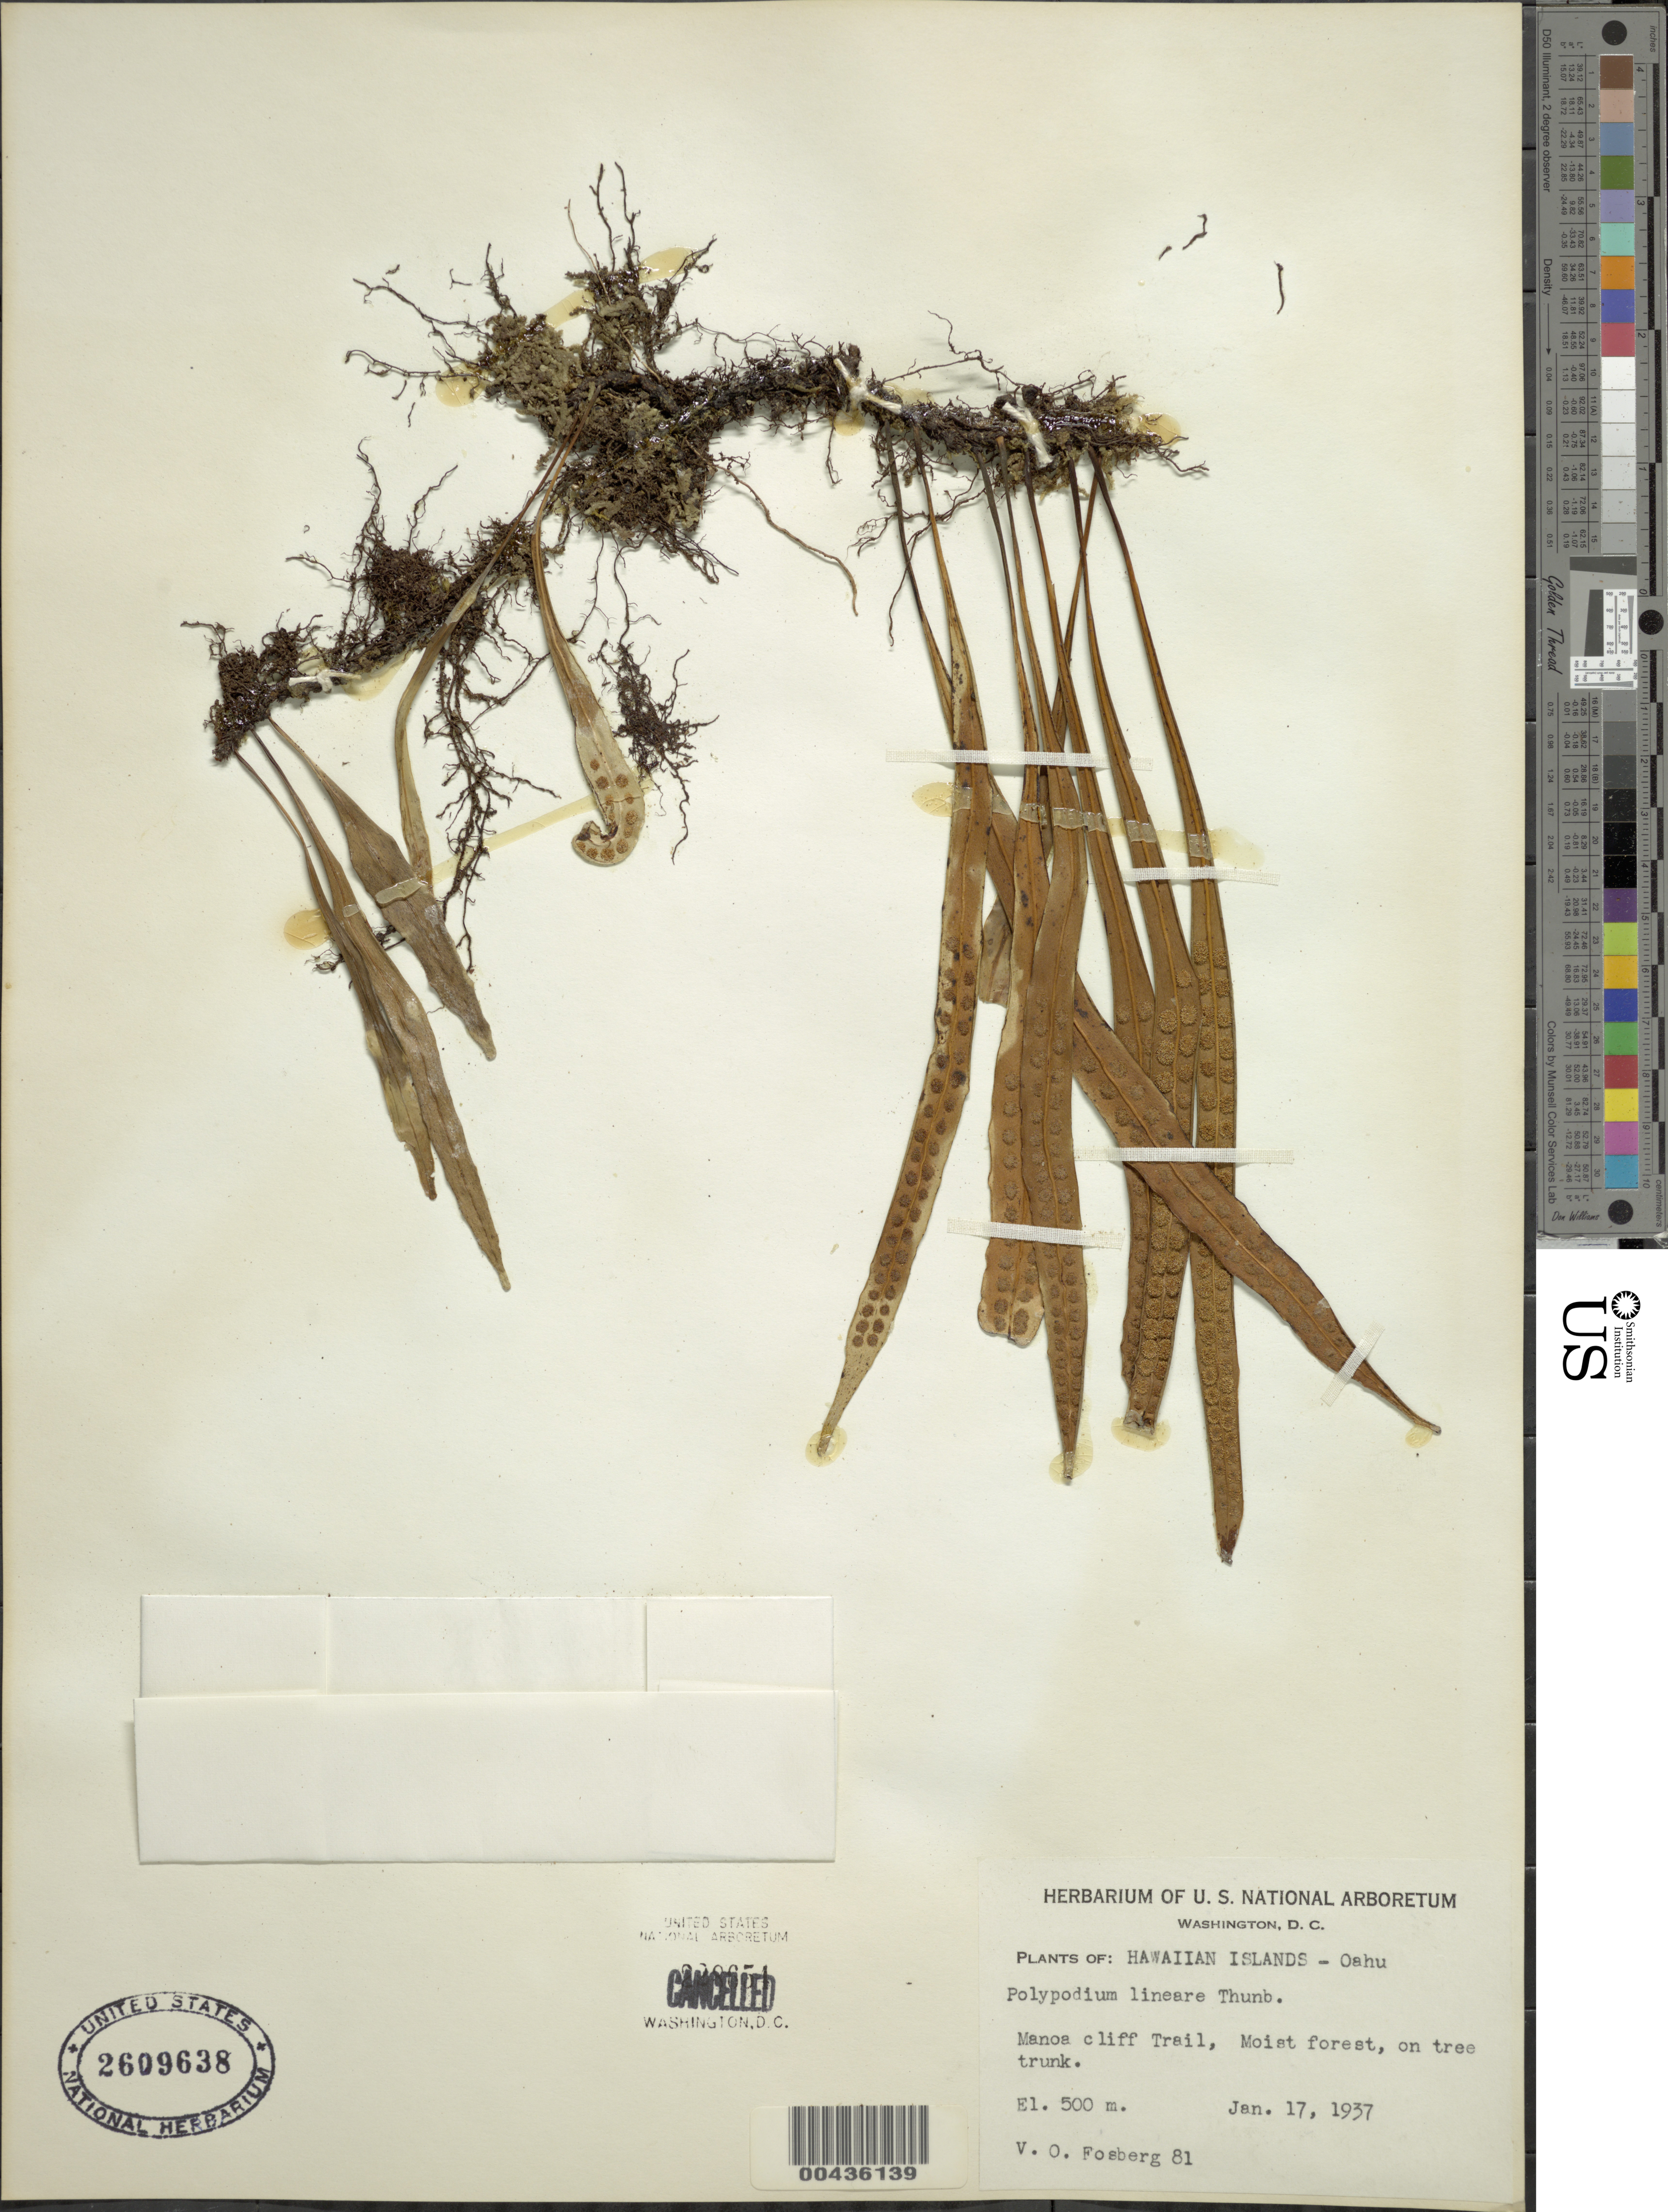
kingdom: Plantae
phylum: Tracheophyta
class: Polypodiopsida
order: Polypodiales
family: Polypodiaceae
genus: Lepisorus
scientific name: Lepisorus thunbergianus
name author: (Kaulf.) Ching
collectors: V. O. Fosberg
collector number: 81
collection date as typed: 17 Jan 1937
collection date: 1937-01-17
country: United States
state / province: Hawaii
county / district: Honolulu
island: Oahu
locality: Manoa cliff Trail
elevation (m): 500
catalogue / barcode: US 2609638